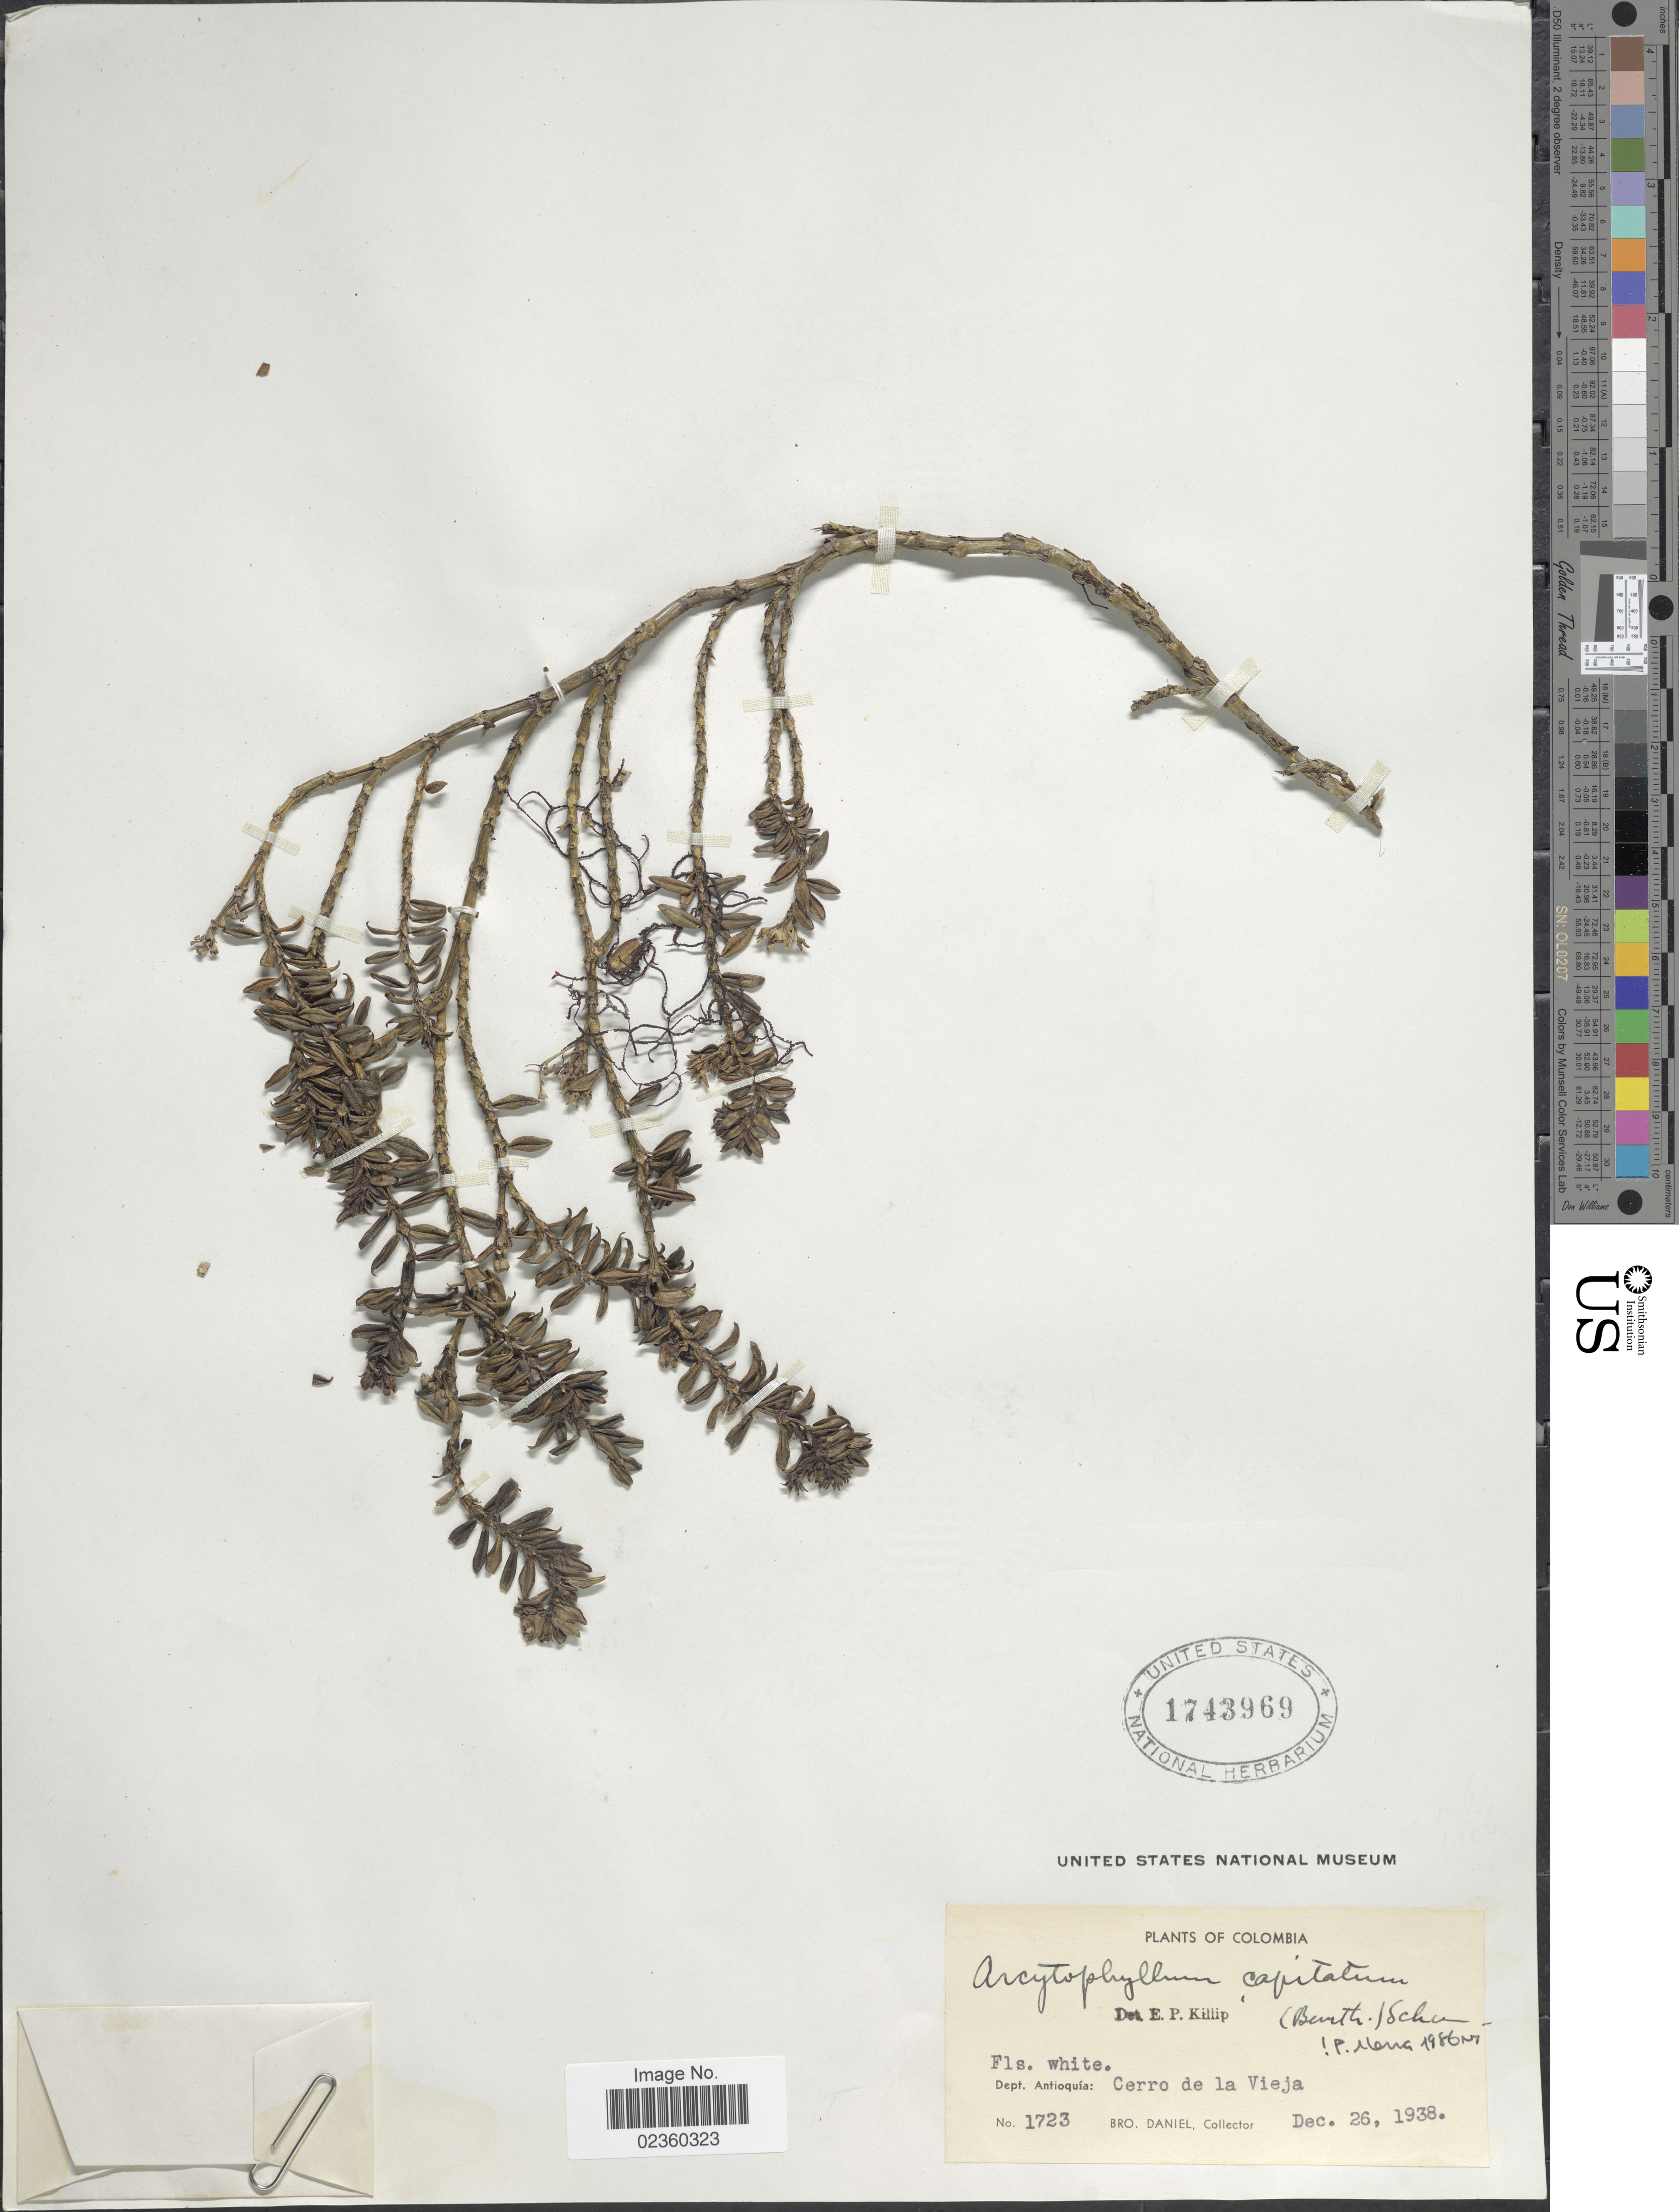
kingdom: Plantae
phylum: Tracheophyta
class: Magnoliopsida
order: Gentianales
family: Rubiaceae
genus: Arcytophyllum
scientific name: Arcytophyllum capitatum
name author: (Benth.) K. Schum.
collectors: Bro. Daniel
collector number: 1723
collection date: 1938-12-26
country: Colombia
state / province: Antioquia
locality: Dept. Antioquía: Cerro de la Vieja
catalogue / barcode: US 1743969